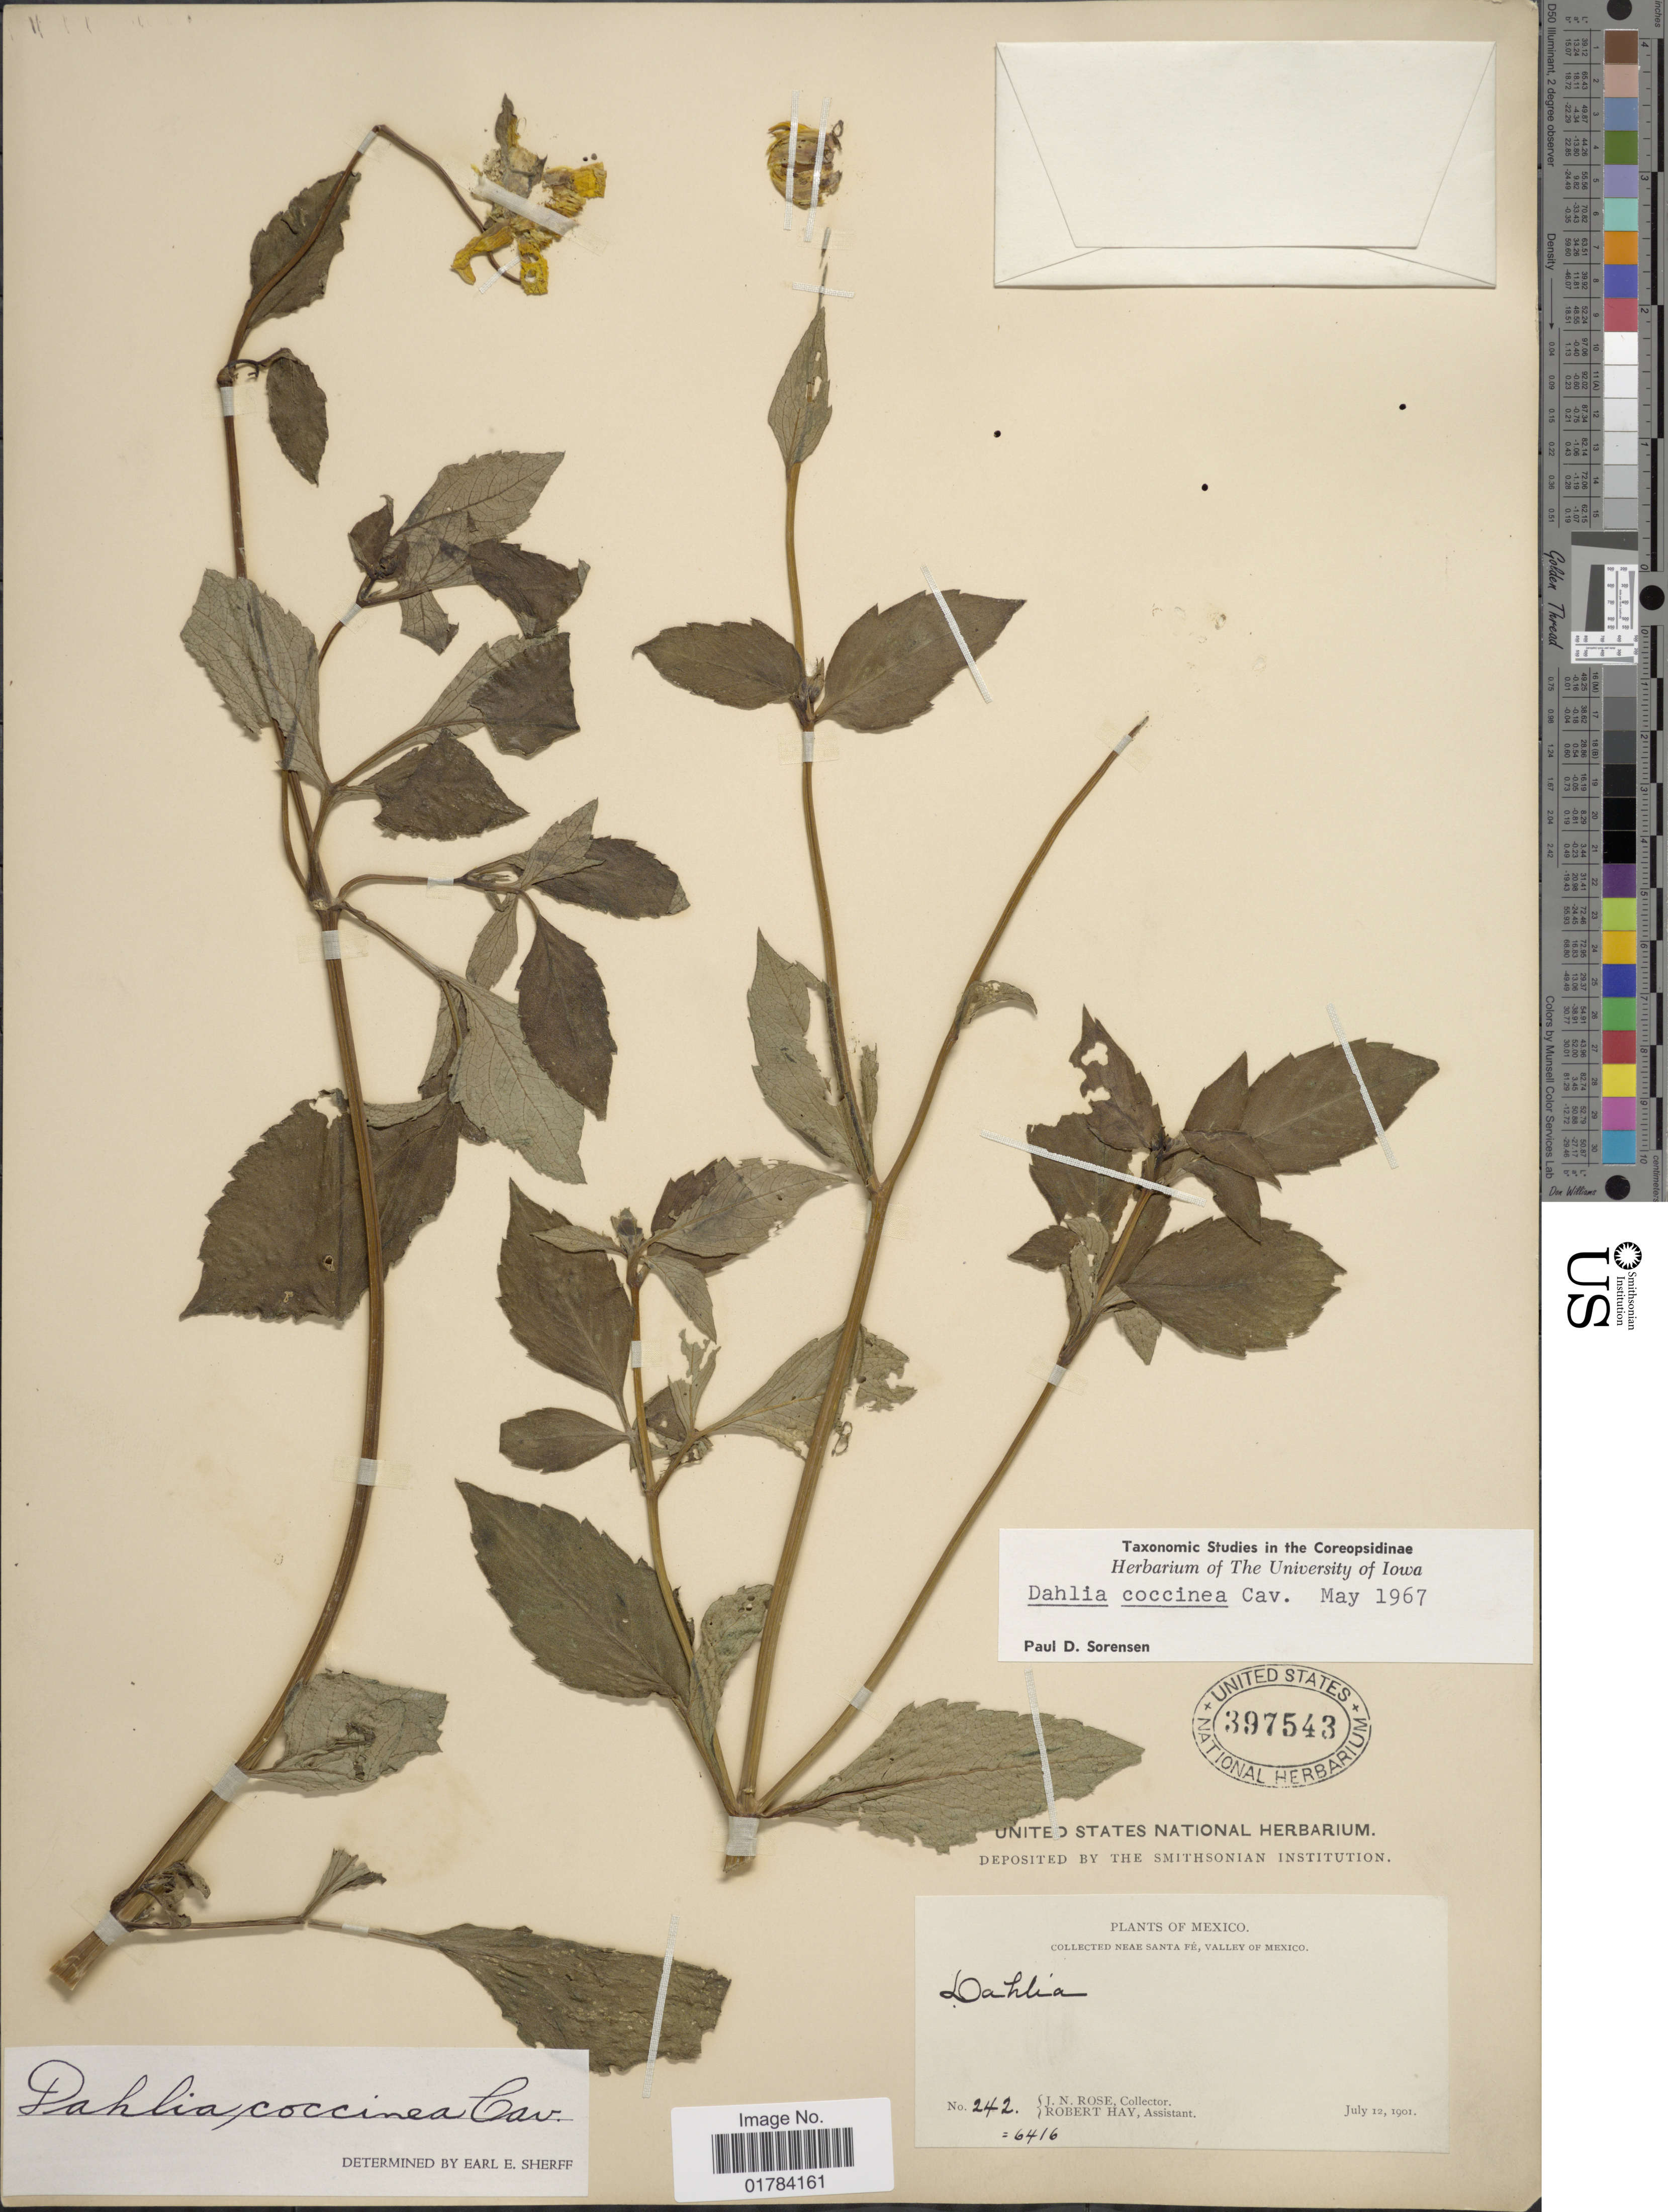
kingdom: Plantae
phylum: Tracheophyta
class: Magnoliopsida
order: Asterales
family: Asteraceae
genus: Dahlia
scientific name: Dahlia coccinea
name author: Cav.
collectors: J. N. Rose & R. H. Hay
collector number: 242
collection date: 1901-07-12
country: Mexico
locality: Near Santa Fe, Valley of Mexico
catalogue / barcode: US 397543